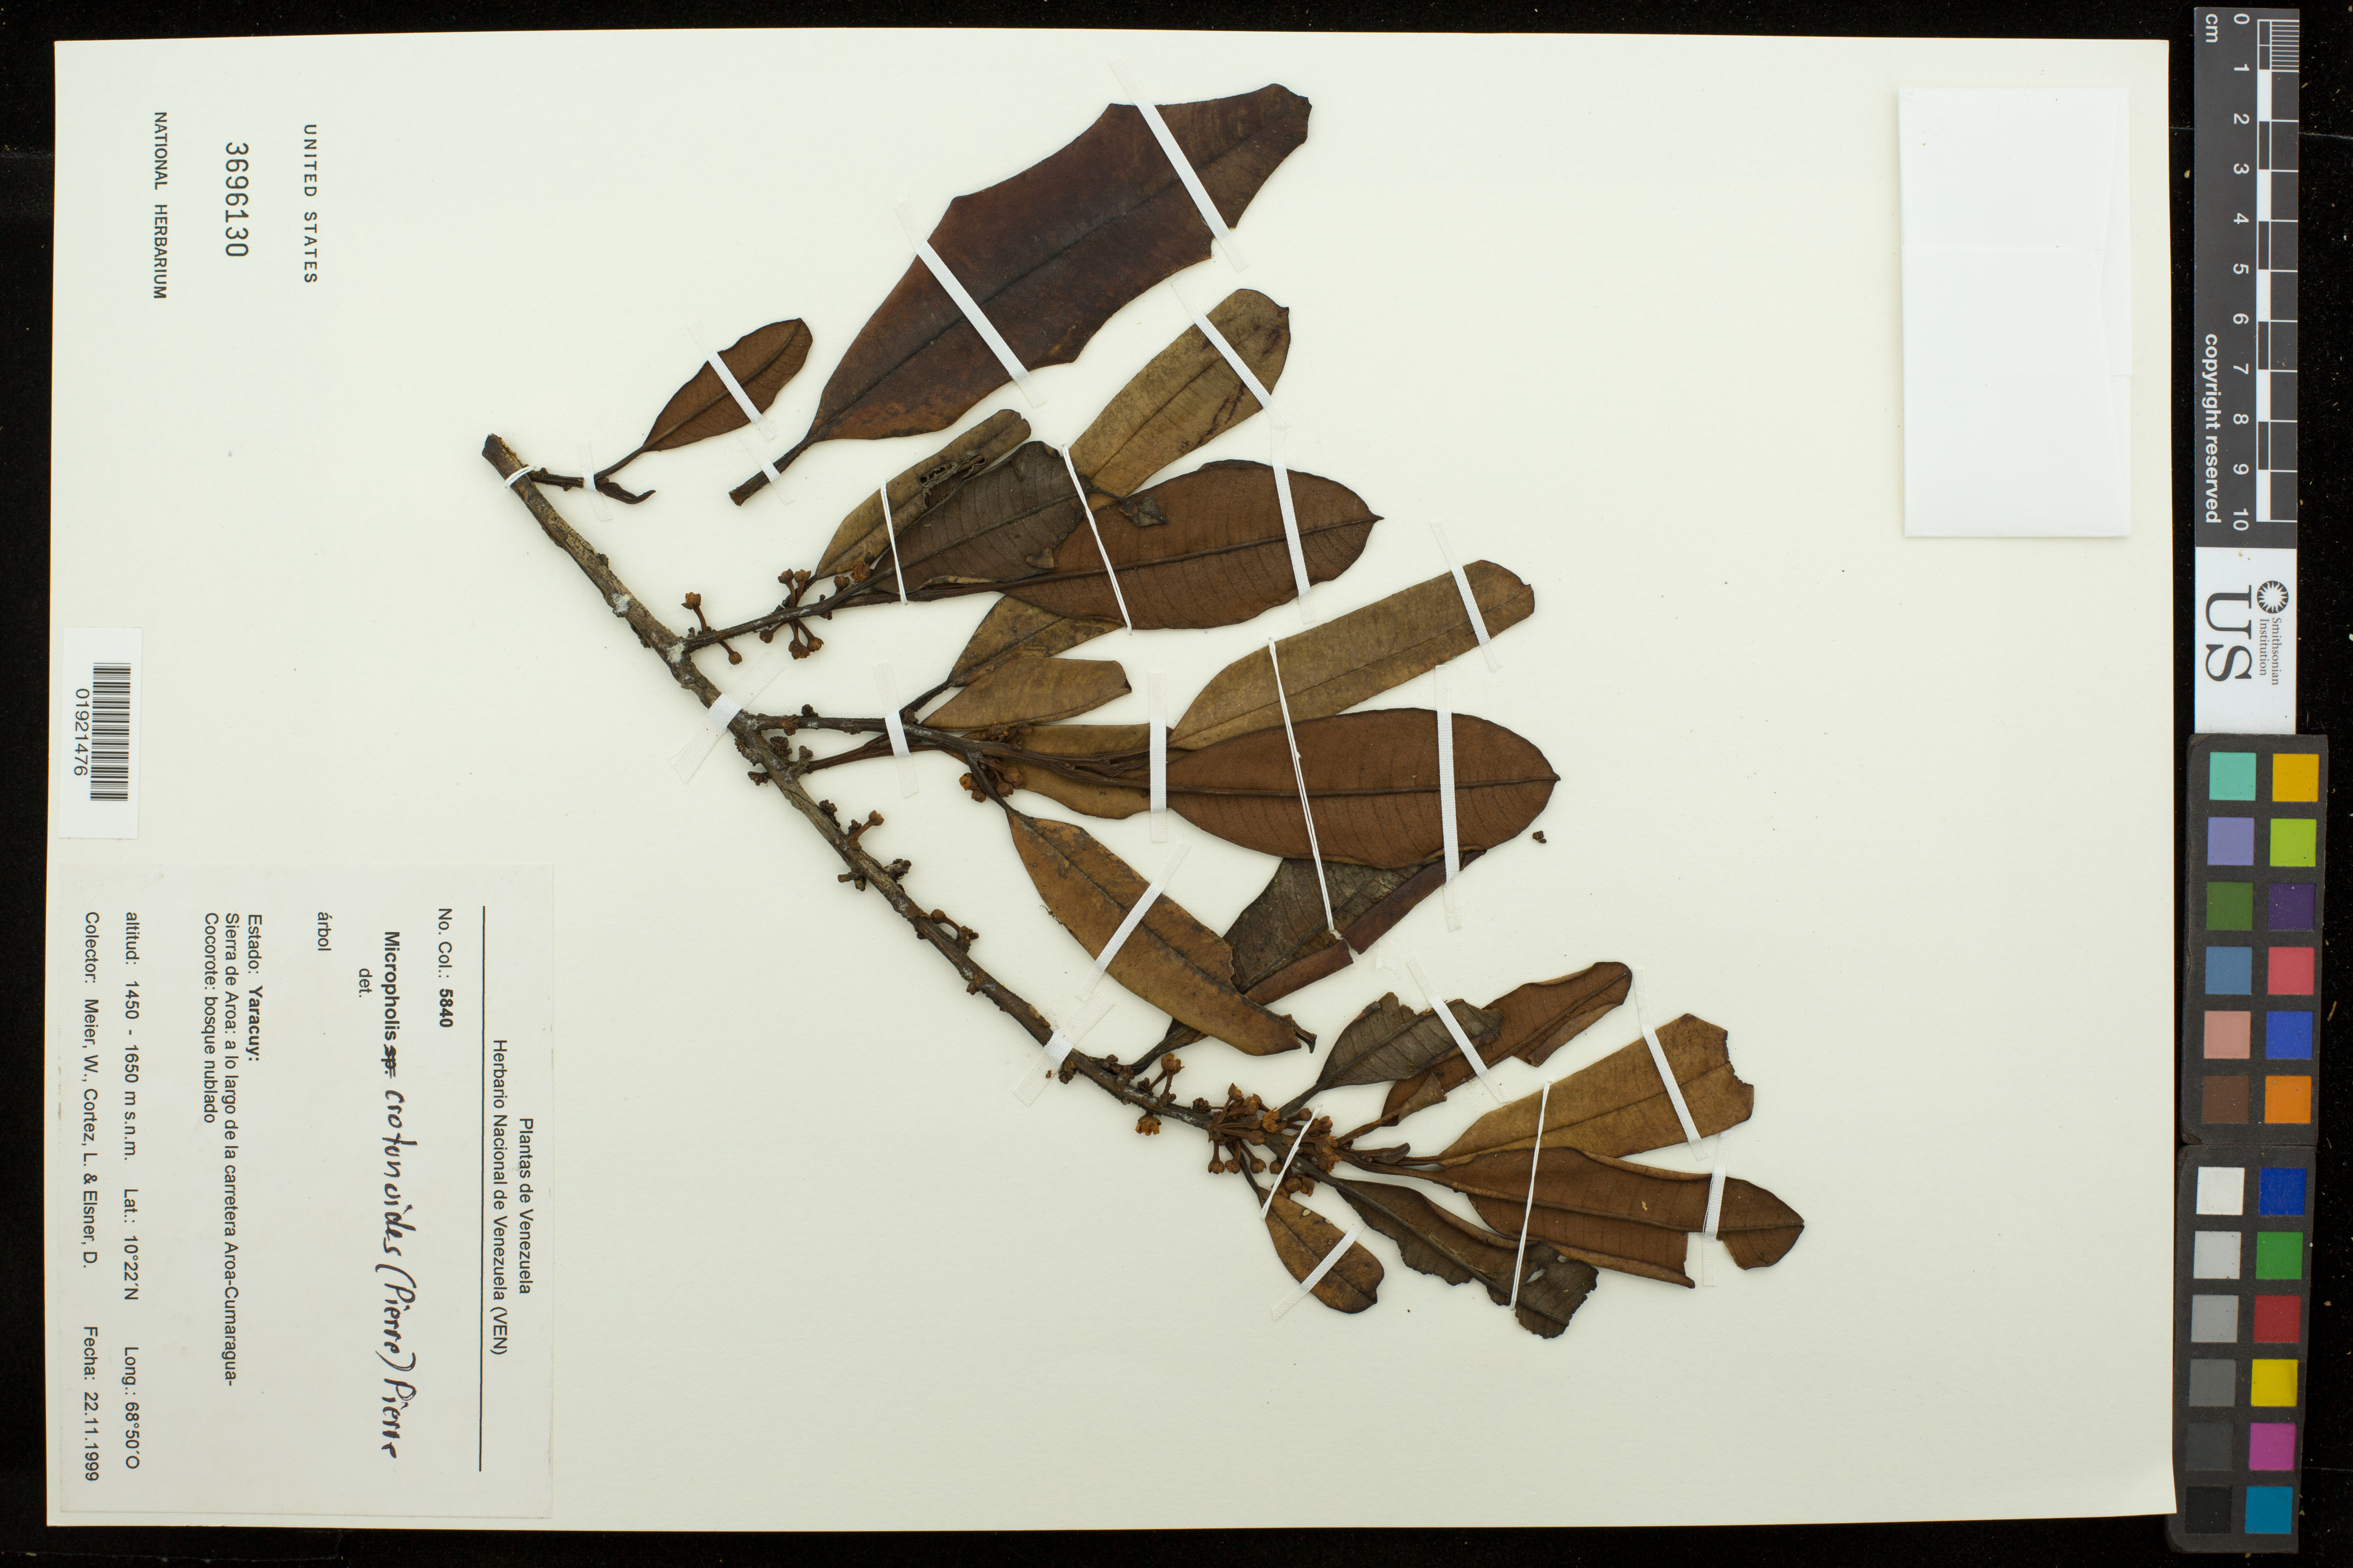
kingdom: Plantae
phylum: Tracheophyta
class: Magnoliopsida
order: Ericales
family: Sapotaceae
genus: Micropholis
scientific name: Micropholis crotonoides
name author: (Pierre) Pierre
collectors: W. Meier, L. Cortéz & D. Elsner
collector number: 5840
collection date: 1999-11-22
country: Venezuela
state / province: Yaracuy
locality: Sierra de Aroa: a lo largo de la carretera Aroa-Cumaragua-Cocorote.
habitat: Bosque nublado.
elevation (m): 1450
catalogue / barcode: US 3696130